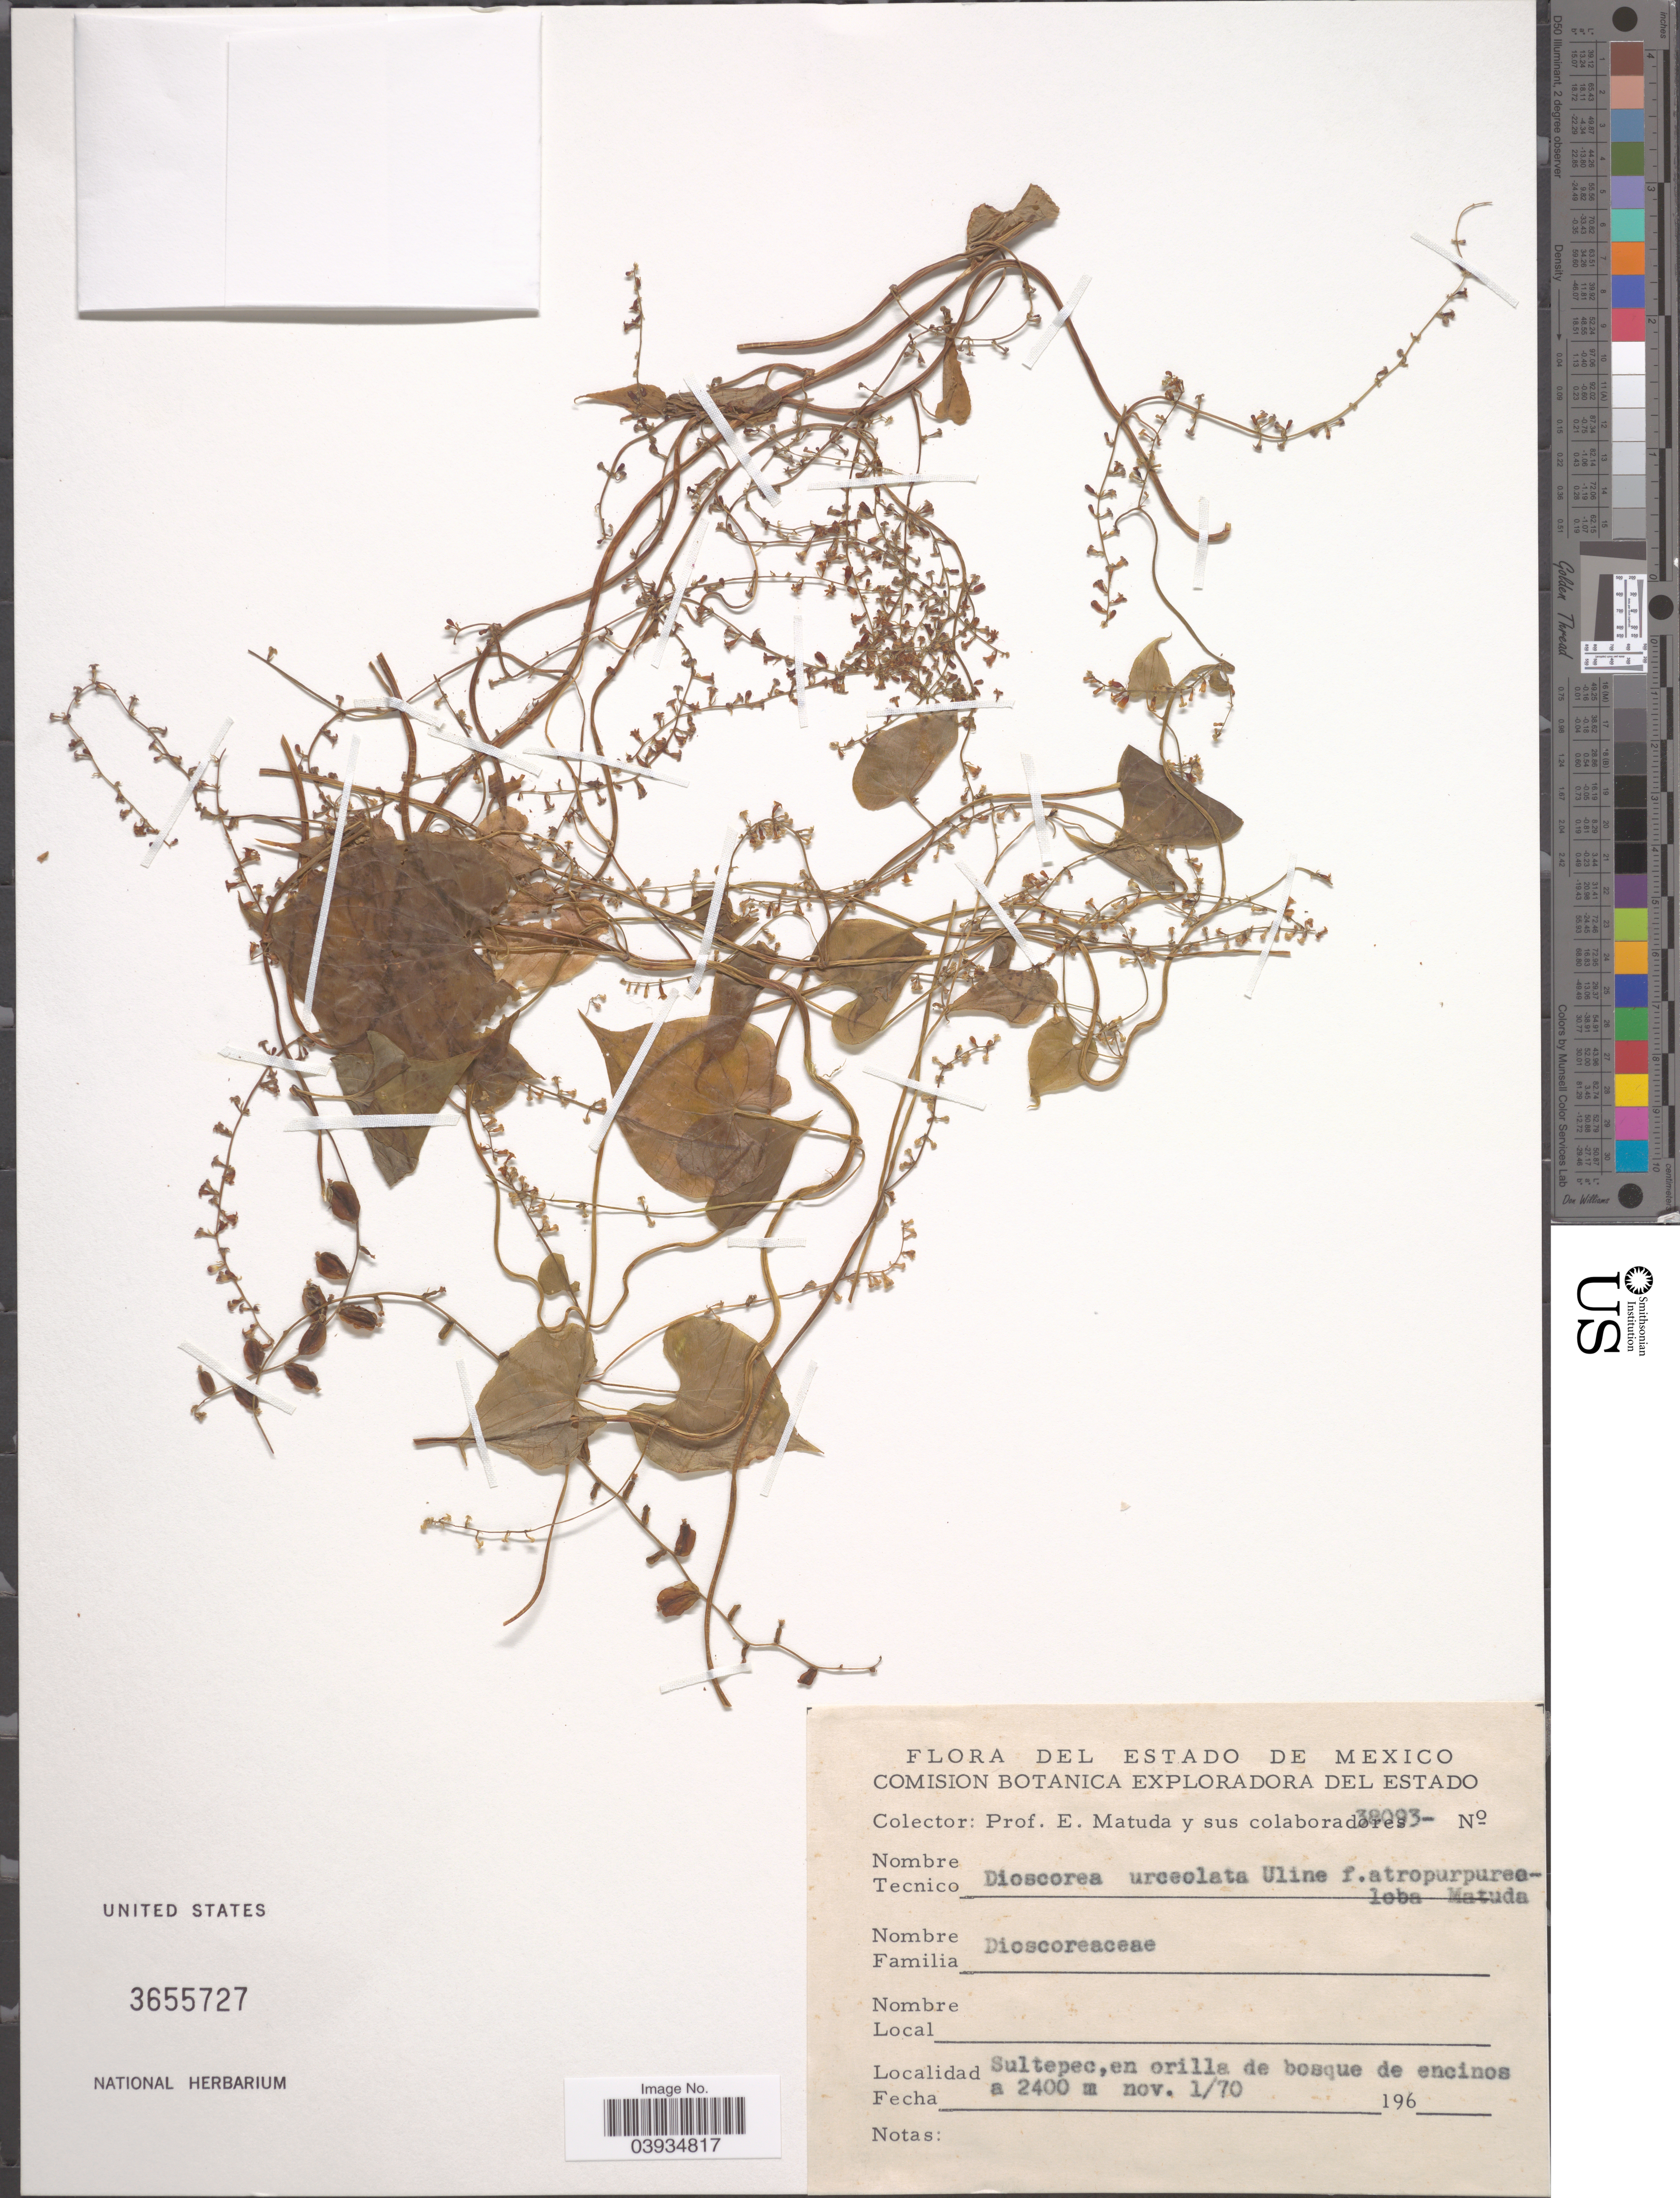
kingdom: Plantae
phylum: Tracheophyta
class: Liliopsida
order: Dioscoreales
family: Dioscoreaceae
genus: Dioscorea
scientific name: Dioscorea urceolata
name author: Uline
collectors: E. Matuda & Sus Colaboradores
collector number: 38093*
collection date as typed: Transcribed d/m/y: 1/11/70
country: Mexico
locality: Sultepec.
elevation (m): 2400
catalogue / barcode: US 3655727